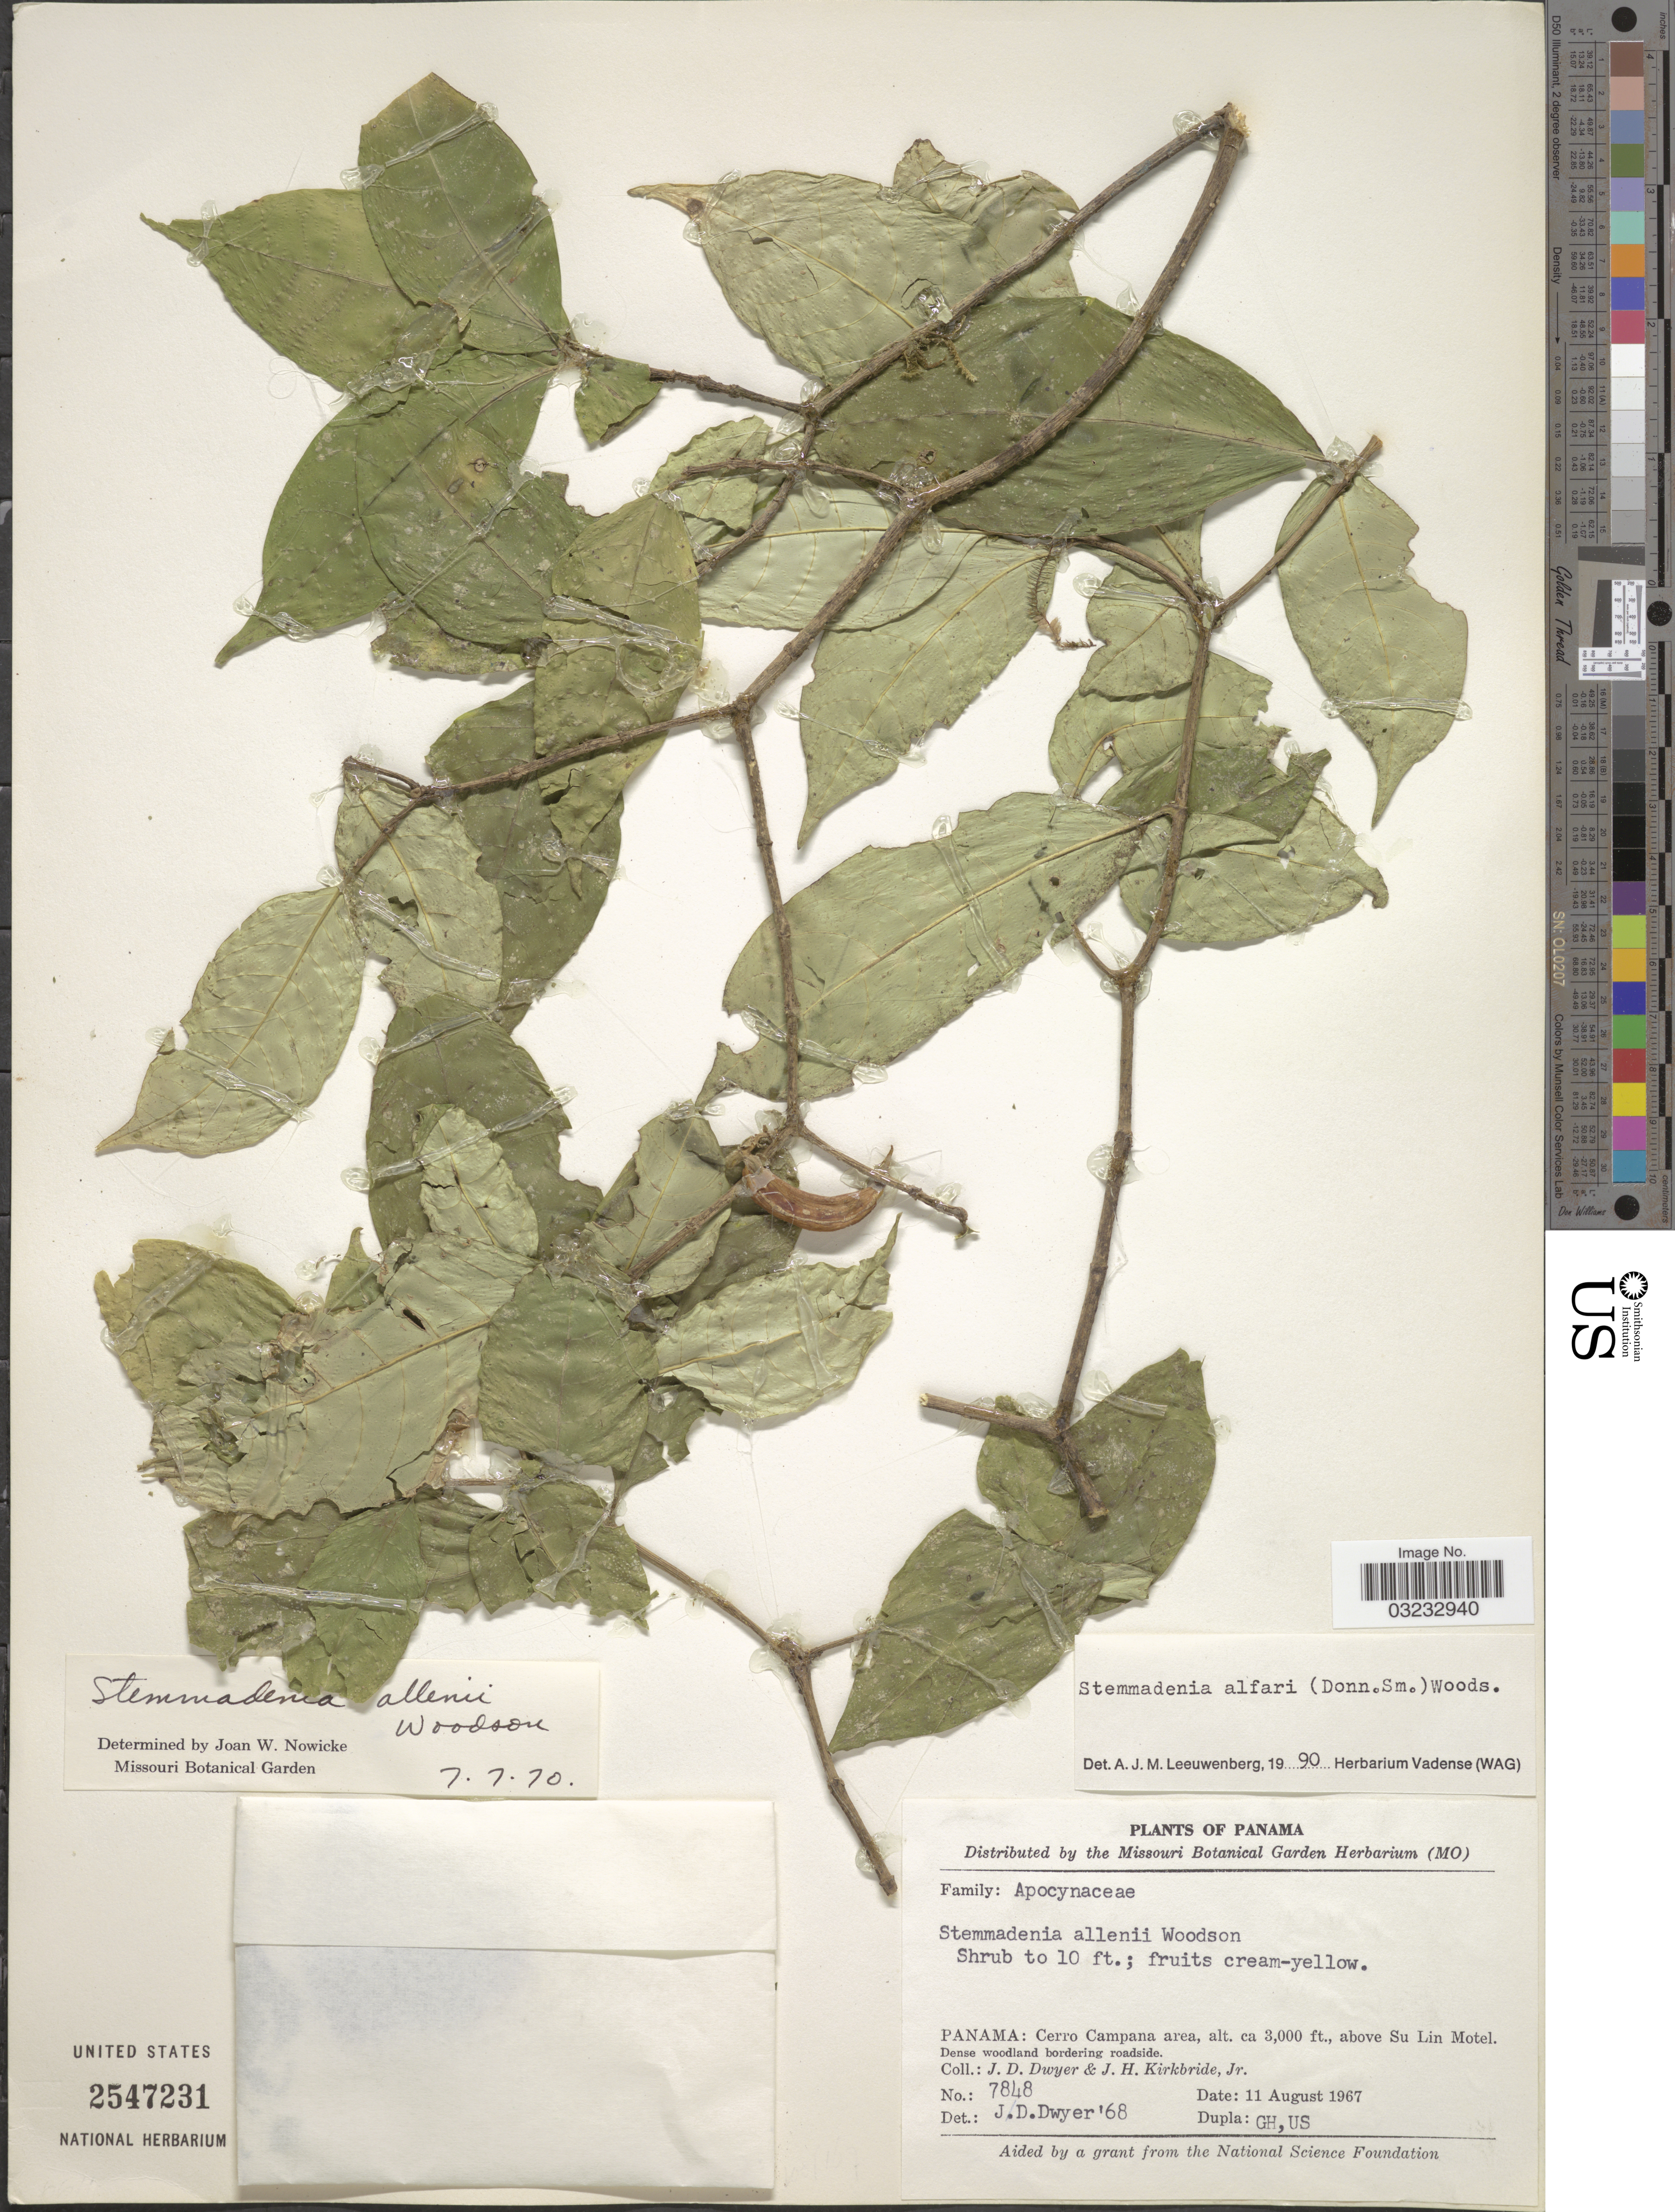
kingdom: Plantae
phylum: Tracheophyta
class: Magnoliopsida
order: Gentianales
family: Apocynaceae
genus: Stemmadenia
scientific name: Stemmadenia alfaroi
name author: (Donn. Sm.) Woodson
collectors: J. D. Dwyer & J. H. Kirkbride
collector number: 7848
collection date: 1967-08-11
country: Panama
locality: Panama: Cerro Campana area, above Su Lin Motel.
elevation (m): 914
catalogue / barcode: US 2547231